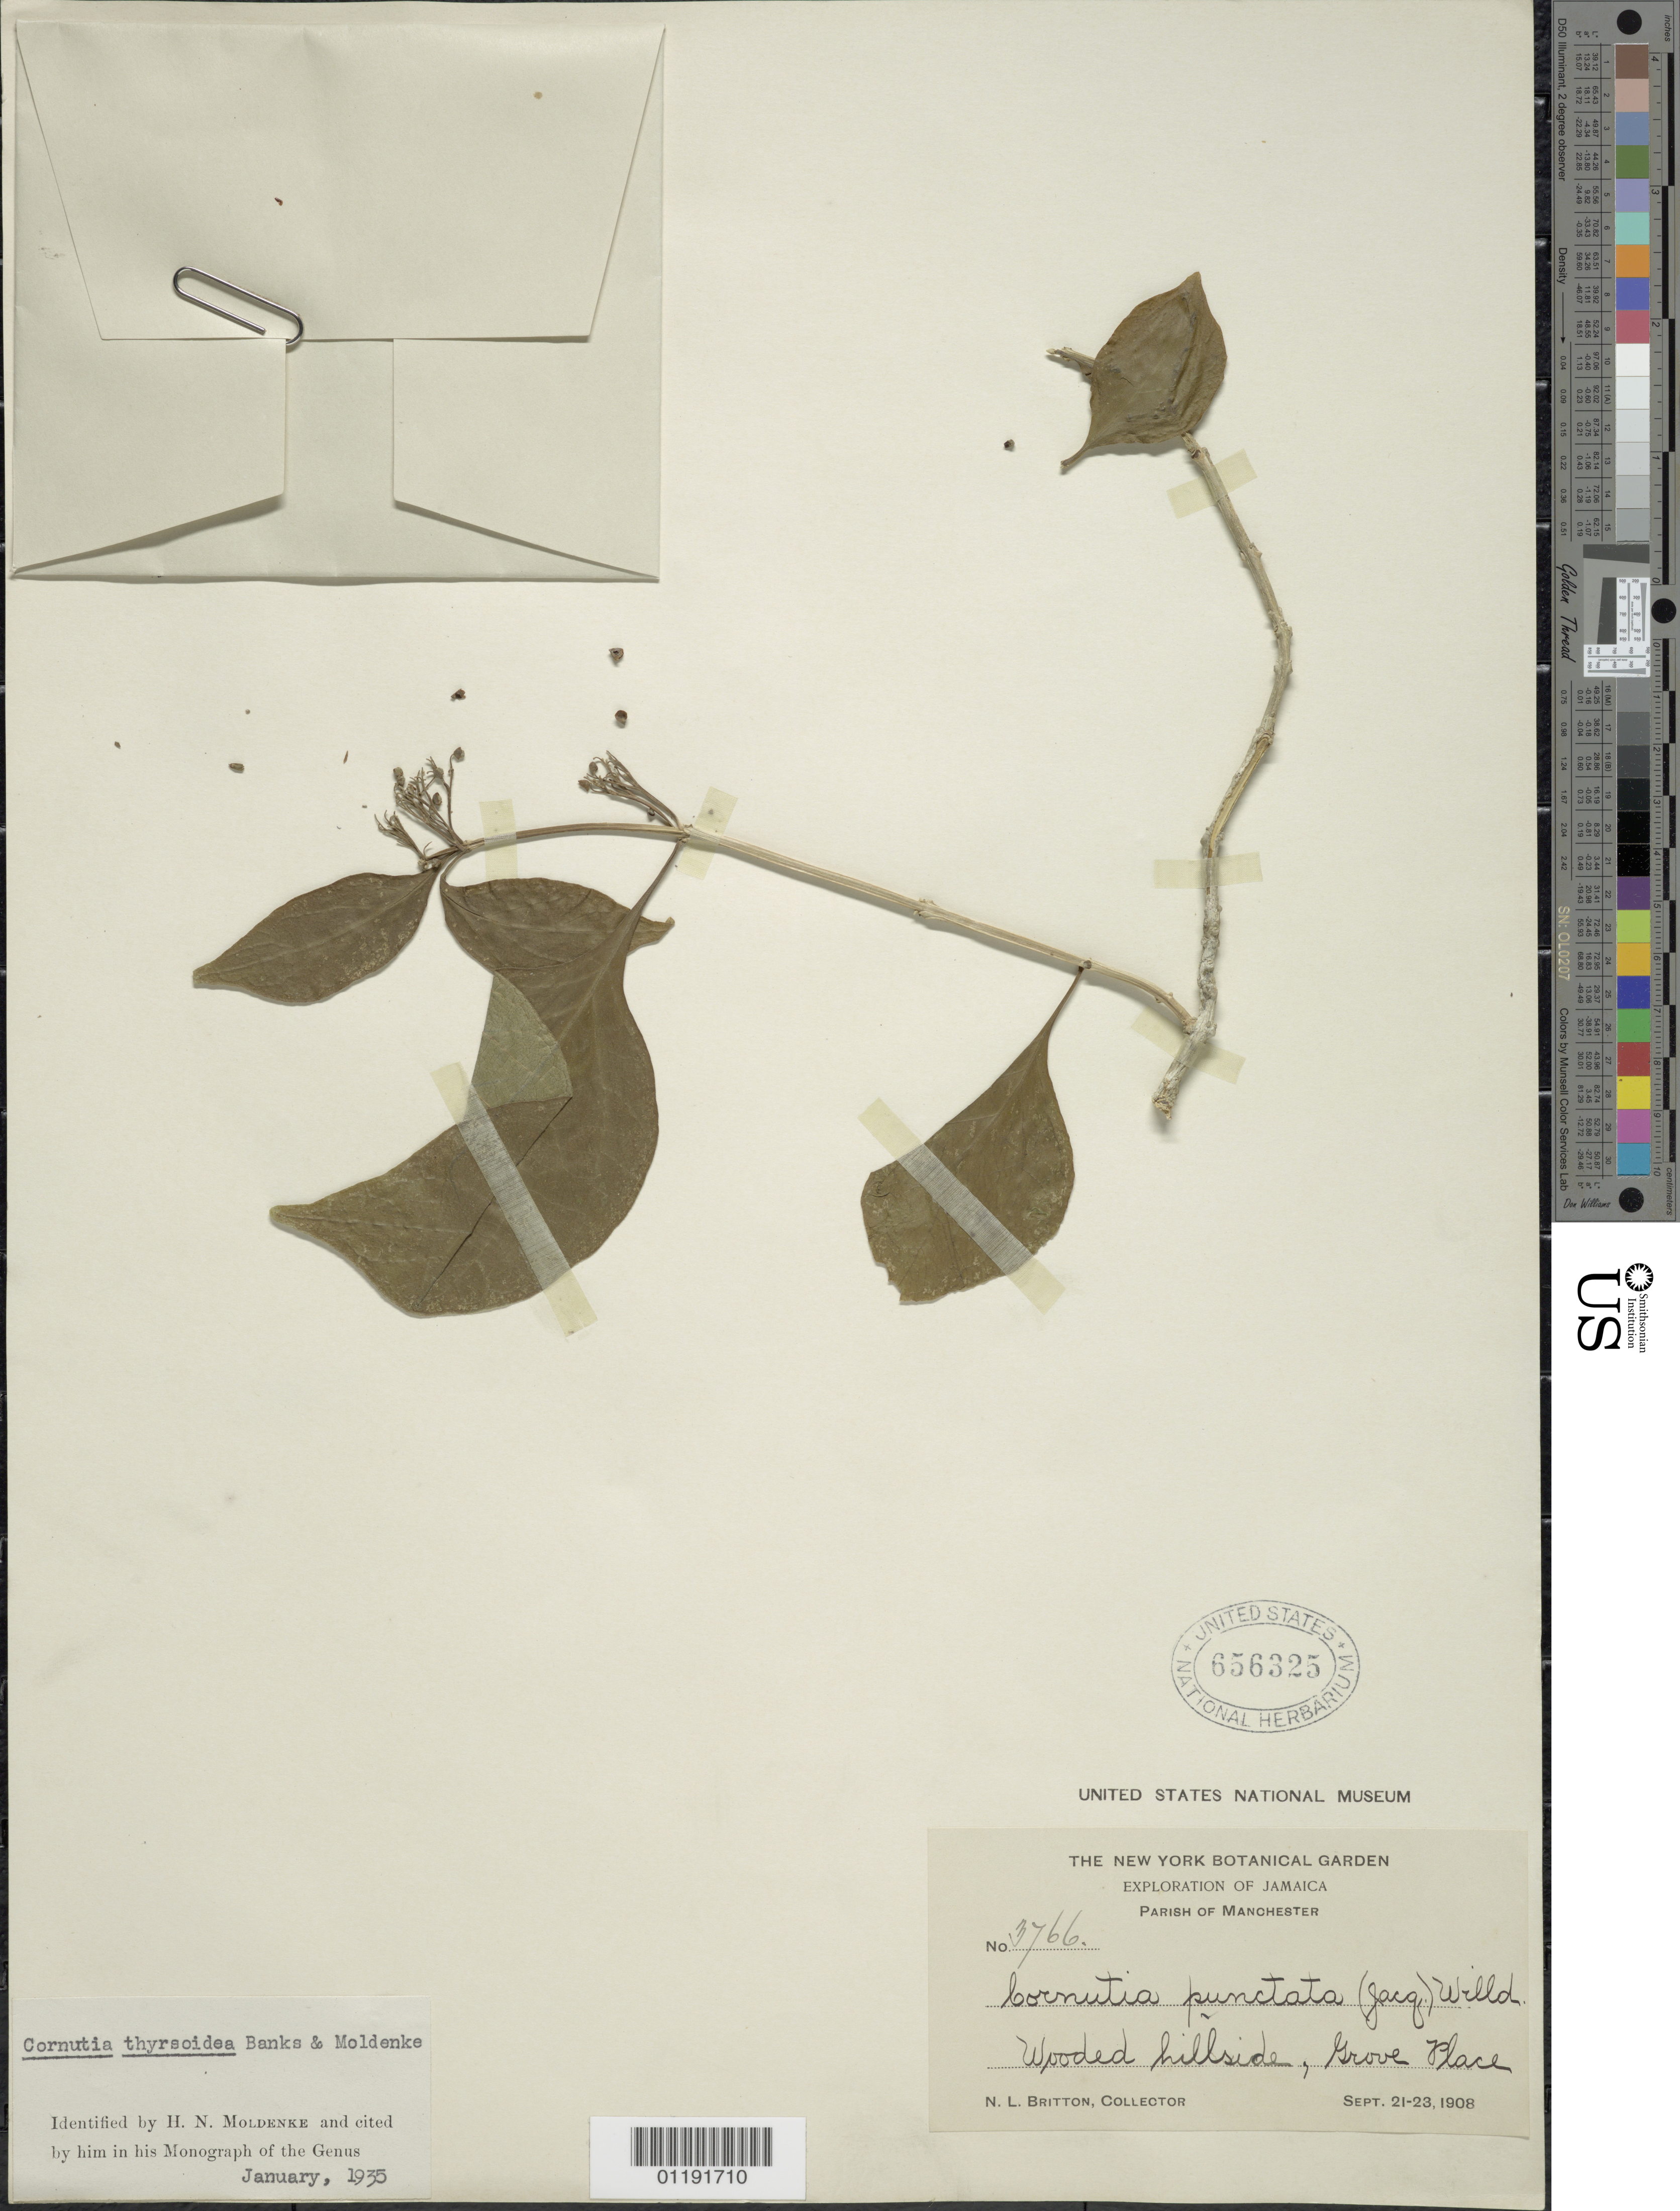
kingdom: Plantae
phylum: Tracheophyta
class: Magnoliopsida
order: Lamiales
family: Lamiaceae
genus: Cornutia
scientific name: Cornutia thyrsoidea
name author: Banks ex Moldenke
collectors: N. Britton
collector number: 3766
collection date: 1908-09-21/1908-09-23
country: Jamaica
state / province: Manchester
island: Hispaniola Island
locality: Grove Place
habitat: Wooded hillside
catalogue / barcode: US 656325